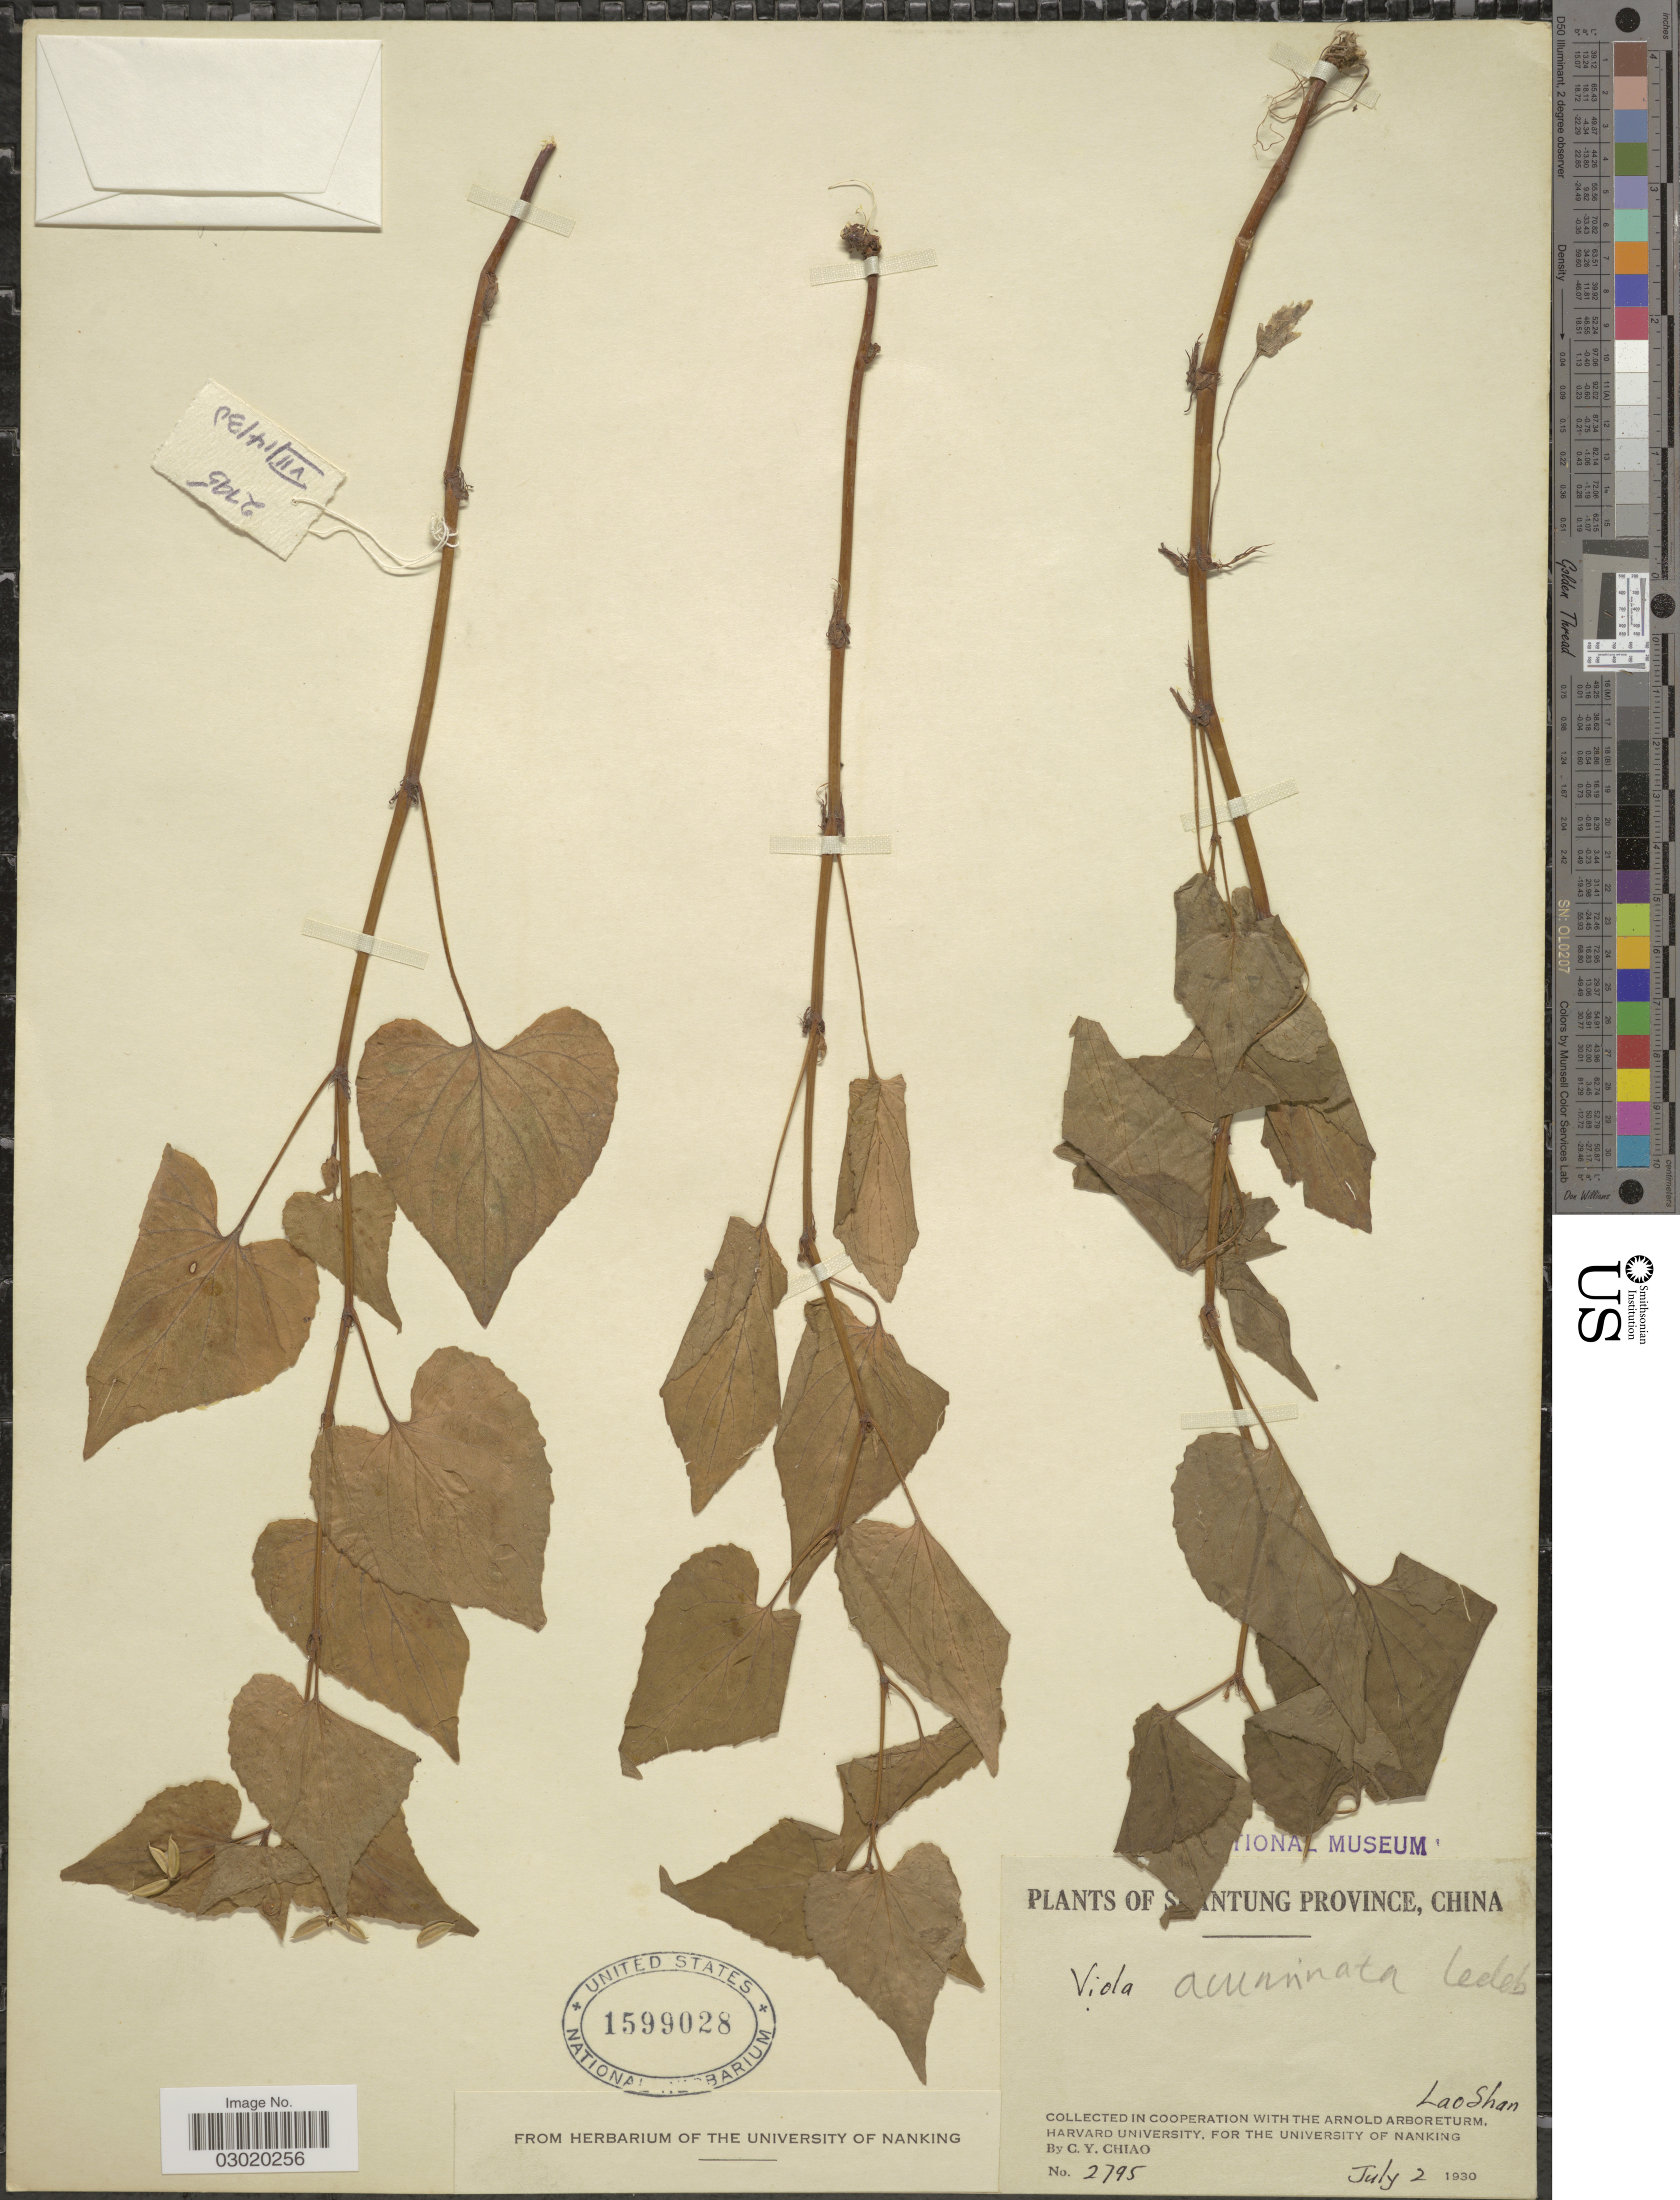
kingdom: Plantae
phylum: Tracheophyta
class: Magnoliopsida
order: Malpighiales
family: Violaceae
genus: Viola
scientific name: Viola sp.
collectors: C. Y. Chiao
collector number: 2795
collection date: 1930-07-02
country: China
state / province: Shandong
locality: Shantung Province, China, Lao Shan.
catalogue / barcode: US 1599028